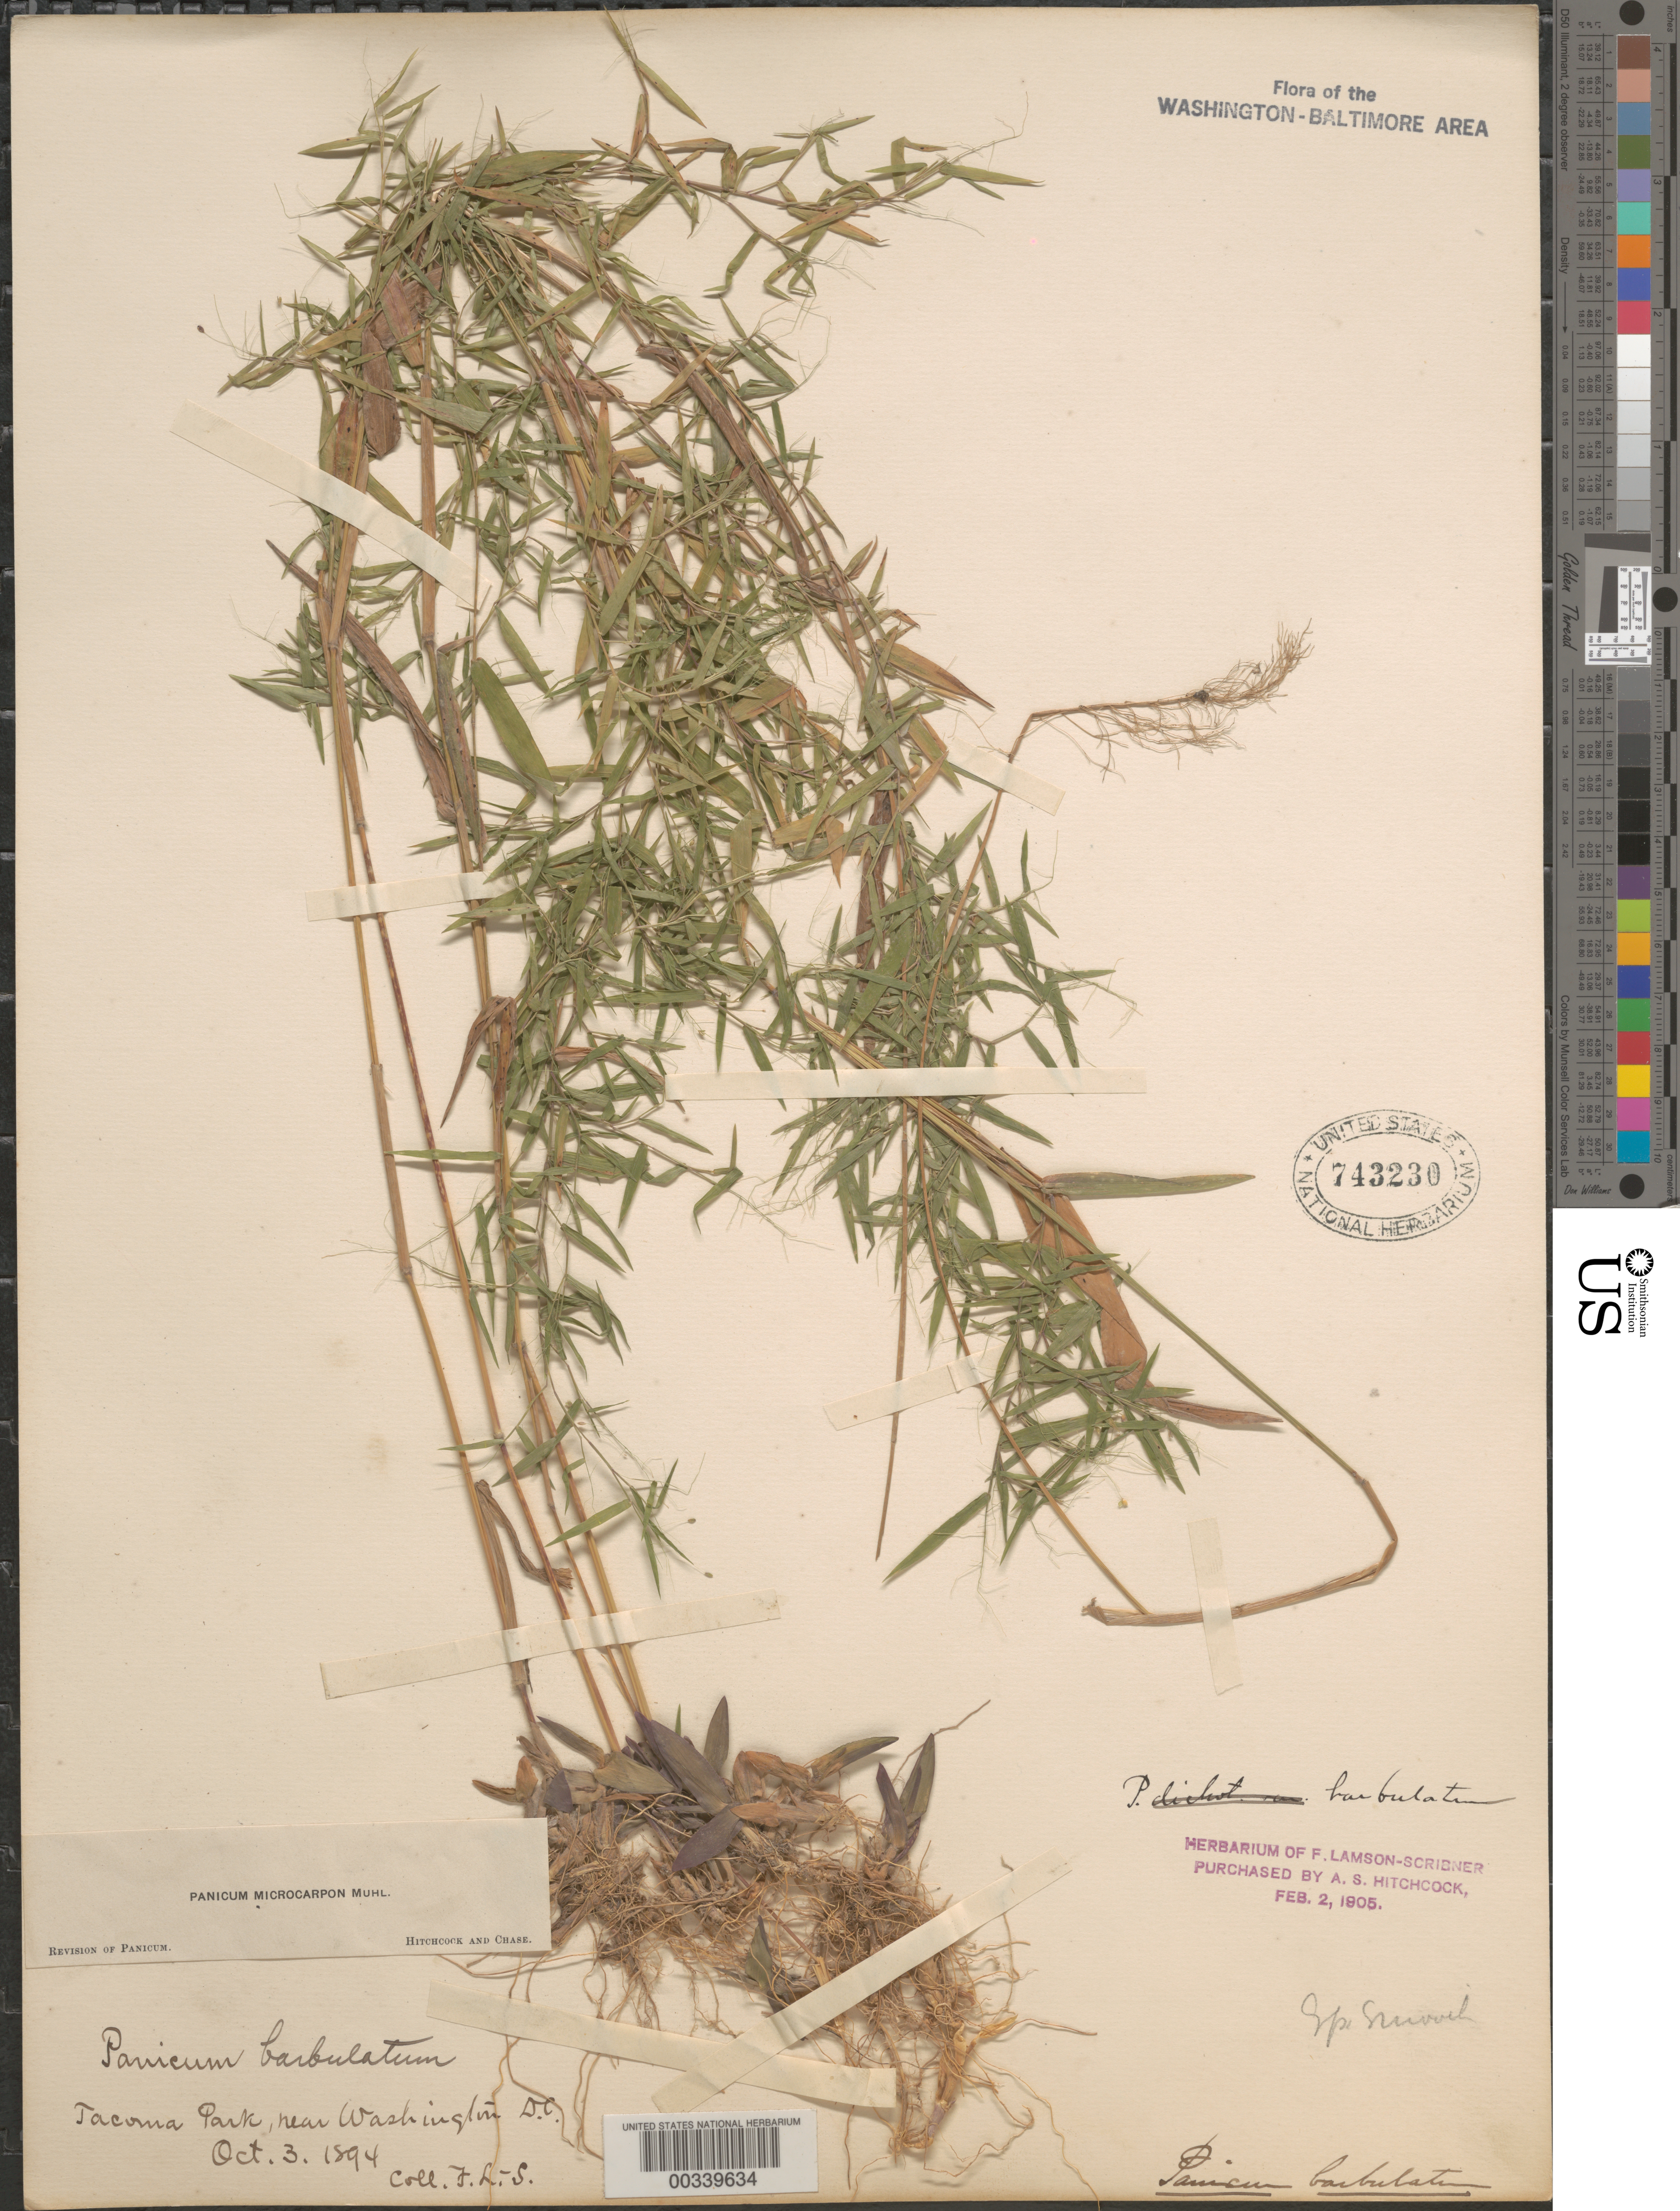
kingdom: Plantae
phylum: Tracheophyta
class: Liliopsida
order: Poales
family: Poaceae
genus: Dichanthelium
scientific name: Dichanthelium dichotomum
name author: (L.) Gould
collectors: F. L. Scribner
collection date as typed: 03 Oct 1894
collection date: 1894-10-03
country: United States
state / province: District of Columbia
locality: Takoma Park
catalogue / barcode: US 743230